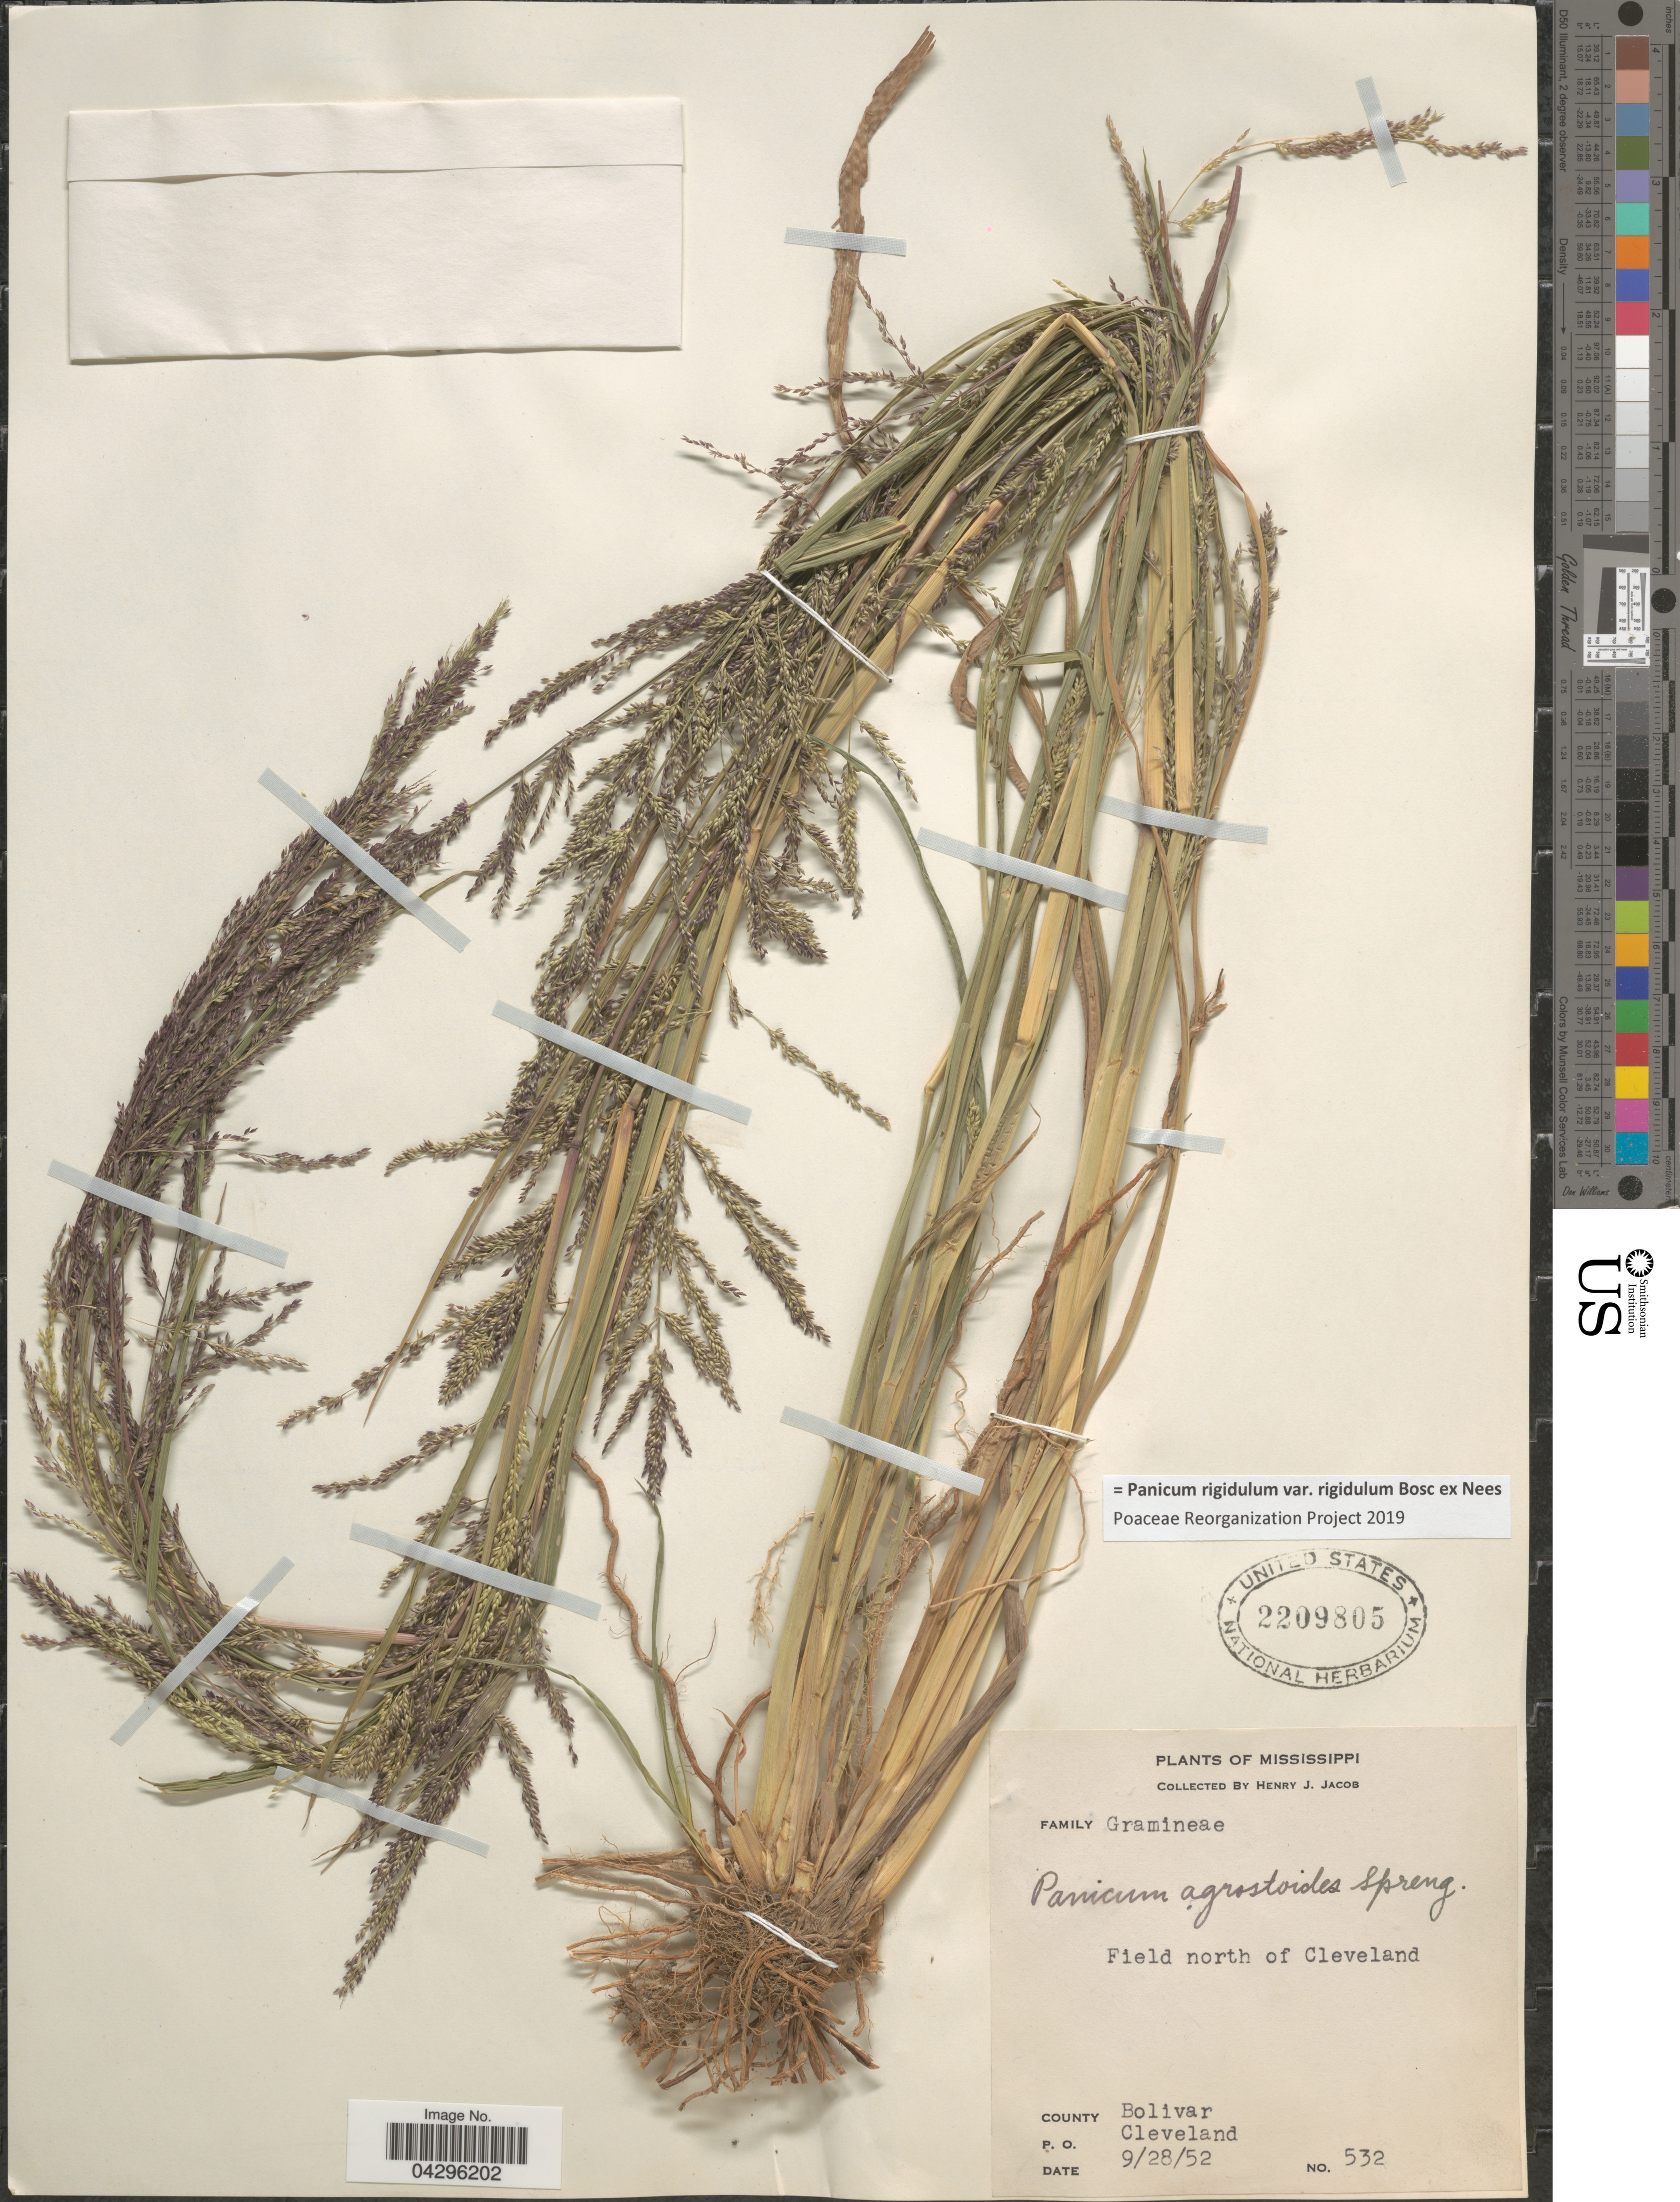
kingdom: Plantae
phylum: Tracheophyta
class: Liliopsida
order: Poales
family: Poaceae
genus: Panicum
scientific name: Panicum rigidulum var. rigidulum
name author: Bosc ex Nees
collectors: H. Jacob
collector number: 532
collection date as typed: Transcribed d/m/y: 28/9/52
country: United States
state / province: Mississippi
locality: Field north of Cleveland. County Bolivar. P. O. Cleveland.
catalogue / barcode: US 2209805